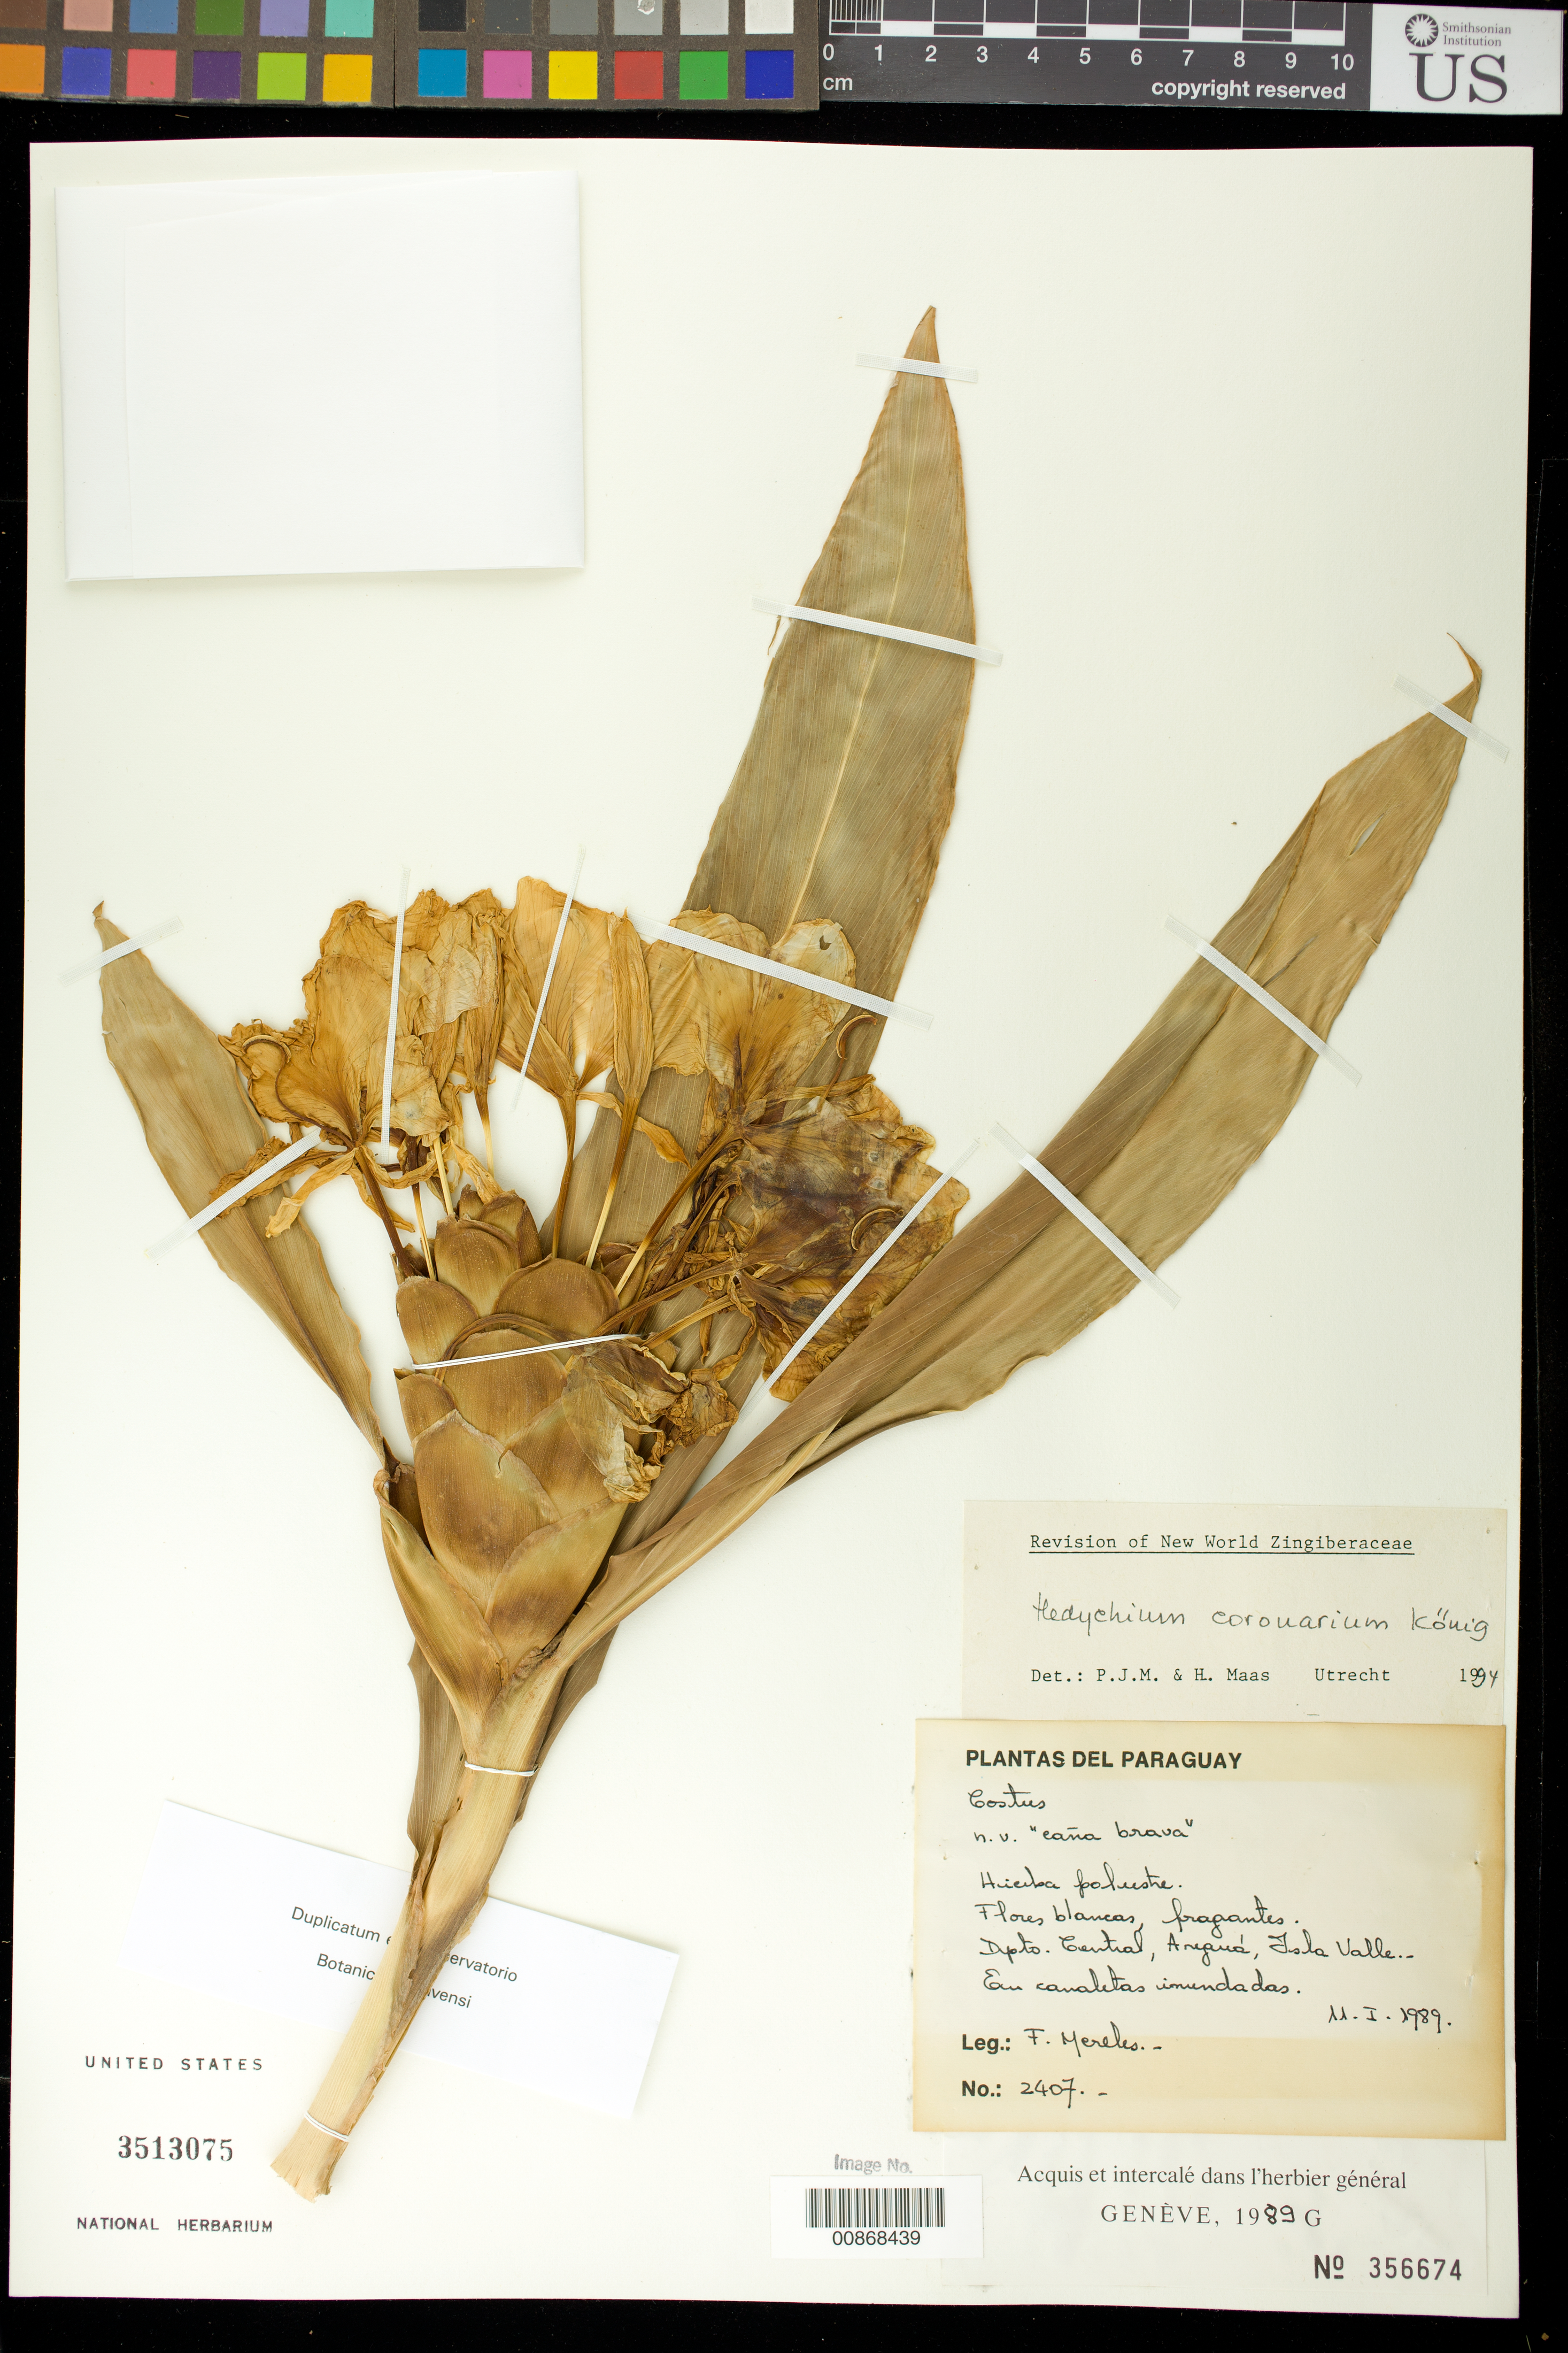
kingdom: Plantae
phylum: Tracheophyta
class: Liliopsida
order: Zingiberales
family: Zingiberaceae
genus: Hedychium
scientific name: Hedychium coronarium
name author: J. Koenig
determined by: Maas, P. J.; Maas van de Kamer, H.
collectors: F. Mereles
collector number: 2407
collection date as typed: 11 Jan 1989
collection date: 1989-01-11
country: Paraguay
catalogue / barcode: US 3513075